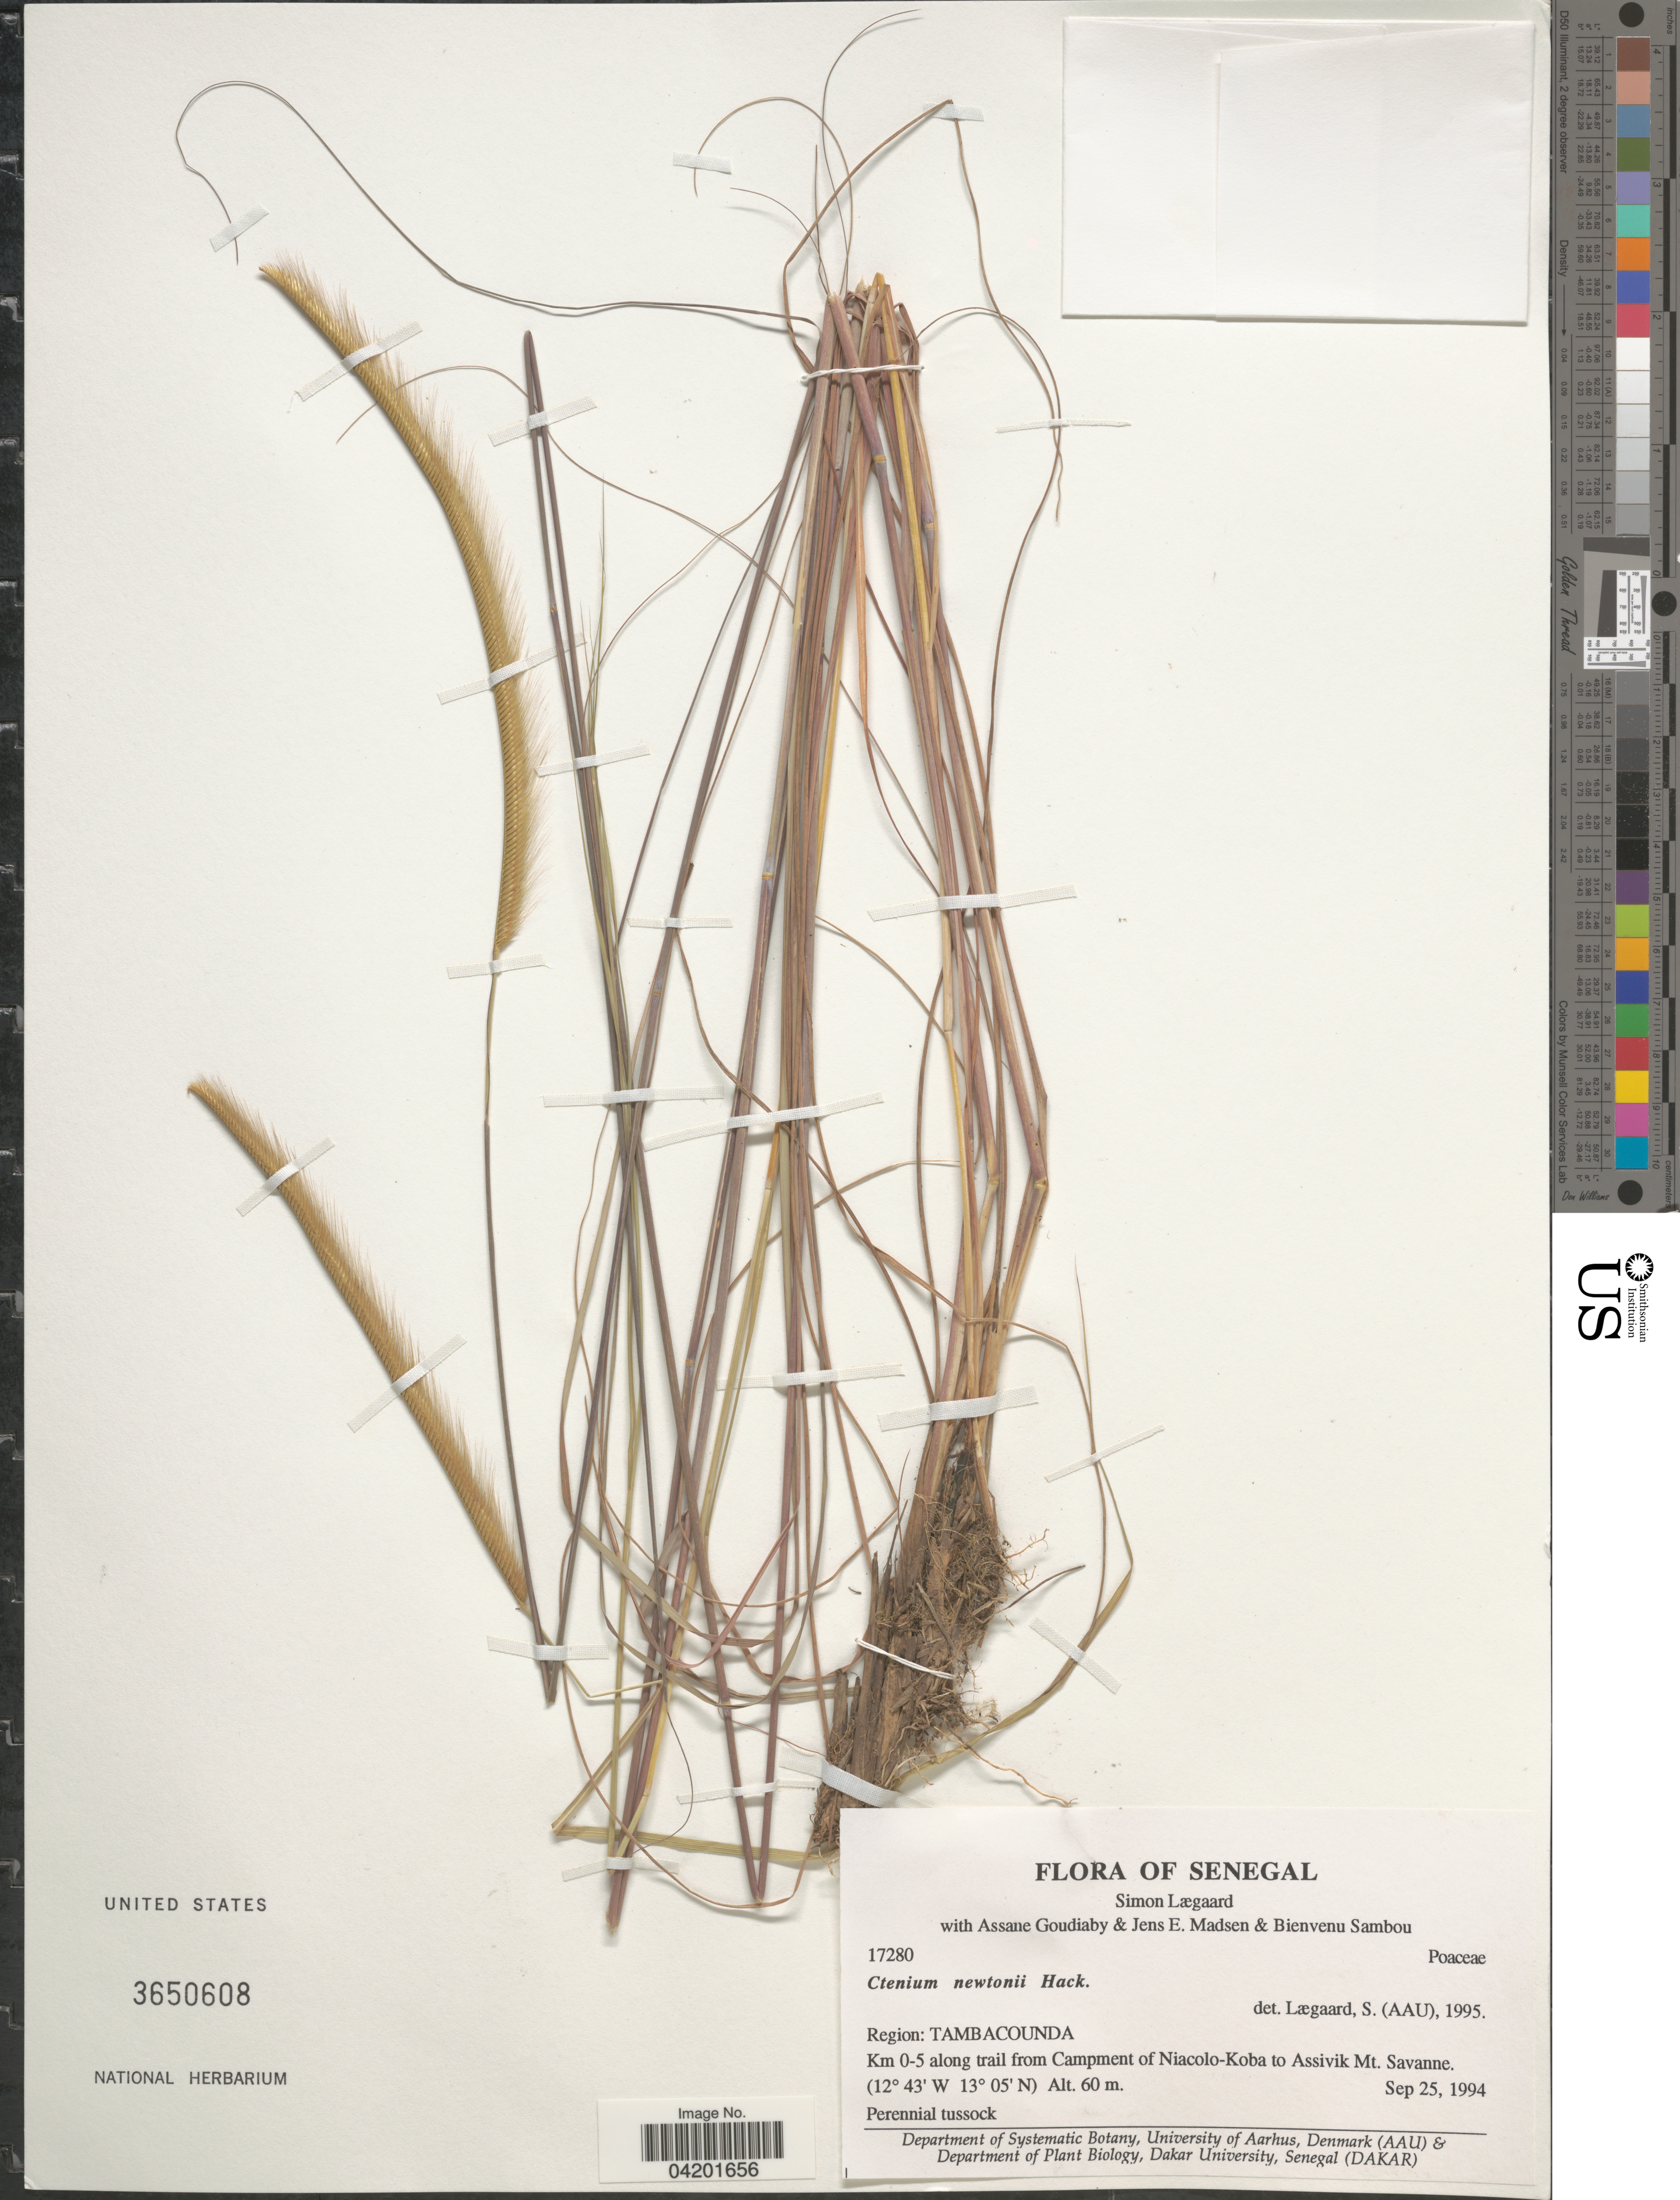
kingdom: Plantae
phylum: Tracheophyta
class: Liliopsida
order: Poales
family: Poaceae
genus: Ctenium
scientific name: Ctenium newtonii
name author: Hack.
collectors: S. Lægaard, A. Goudiaby, J. E. Madsen & B. Sambou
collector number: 17280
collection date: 1994-09-25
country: Senegal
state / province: Tambacounda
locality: Region: Tambacounda. Km 0-5 along trail from Campment of Niacolo-Koba to Assivik Mt. Savanne.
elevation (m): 60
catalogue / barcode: US 3650608